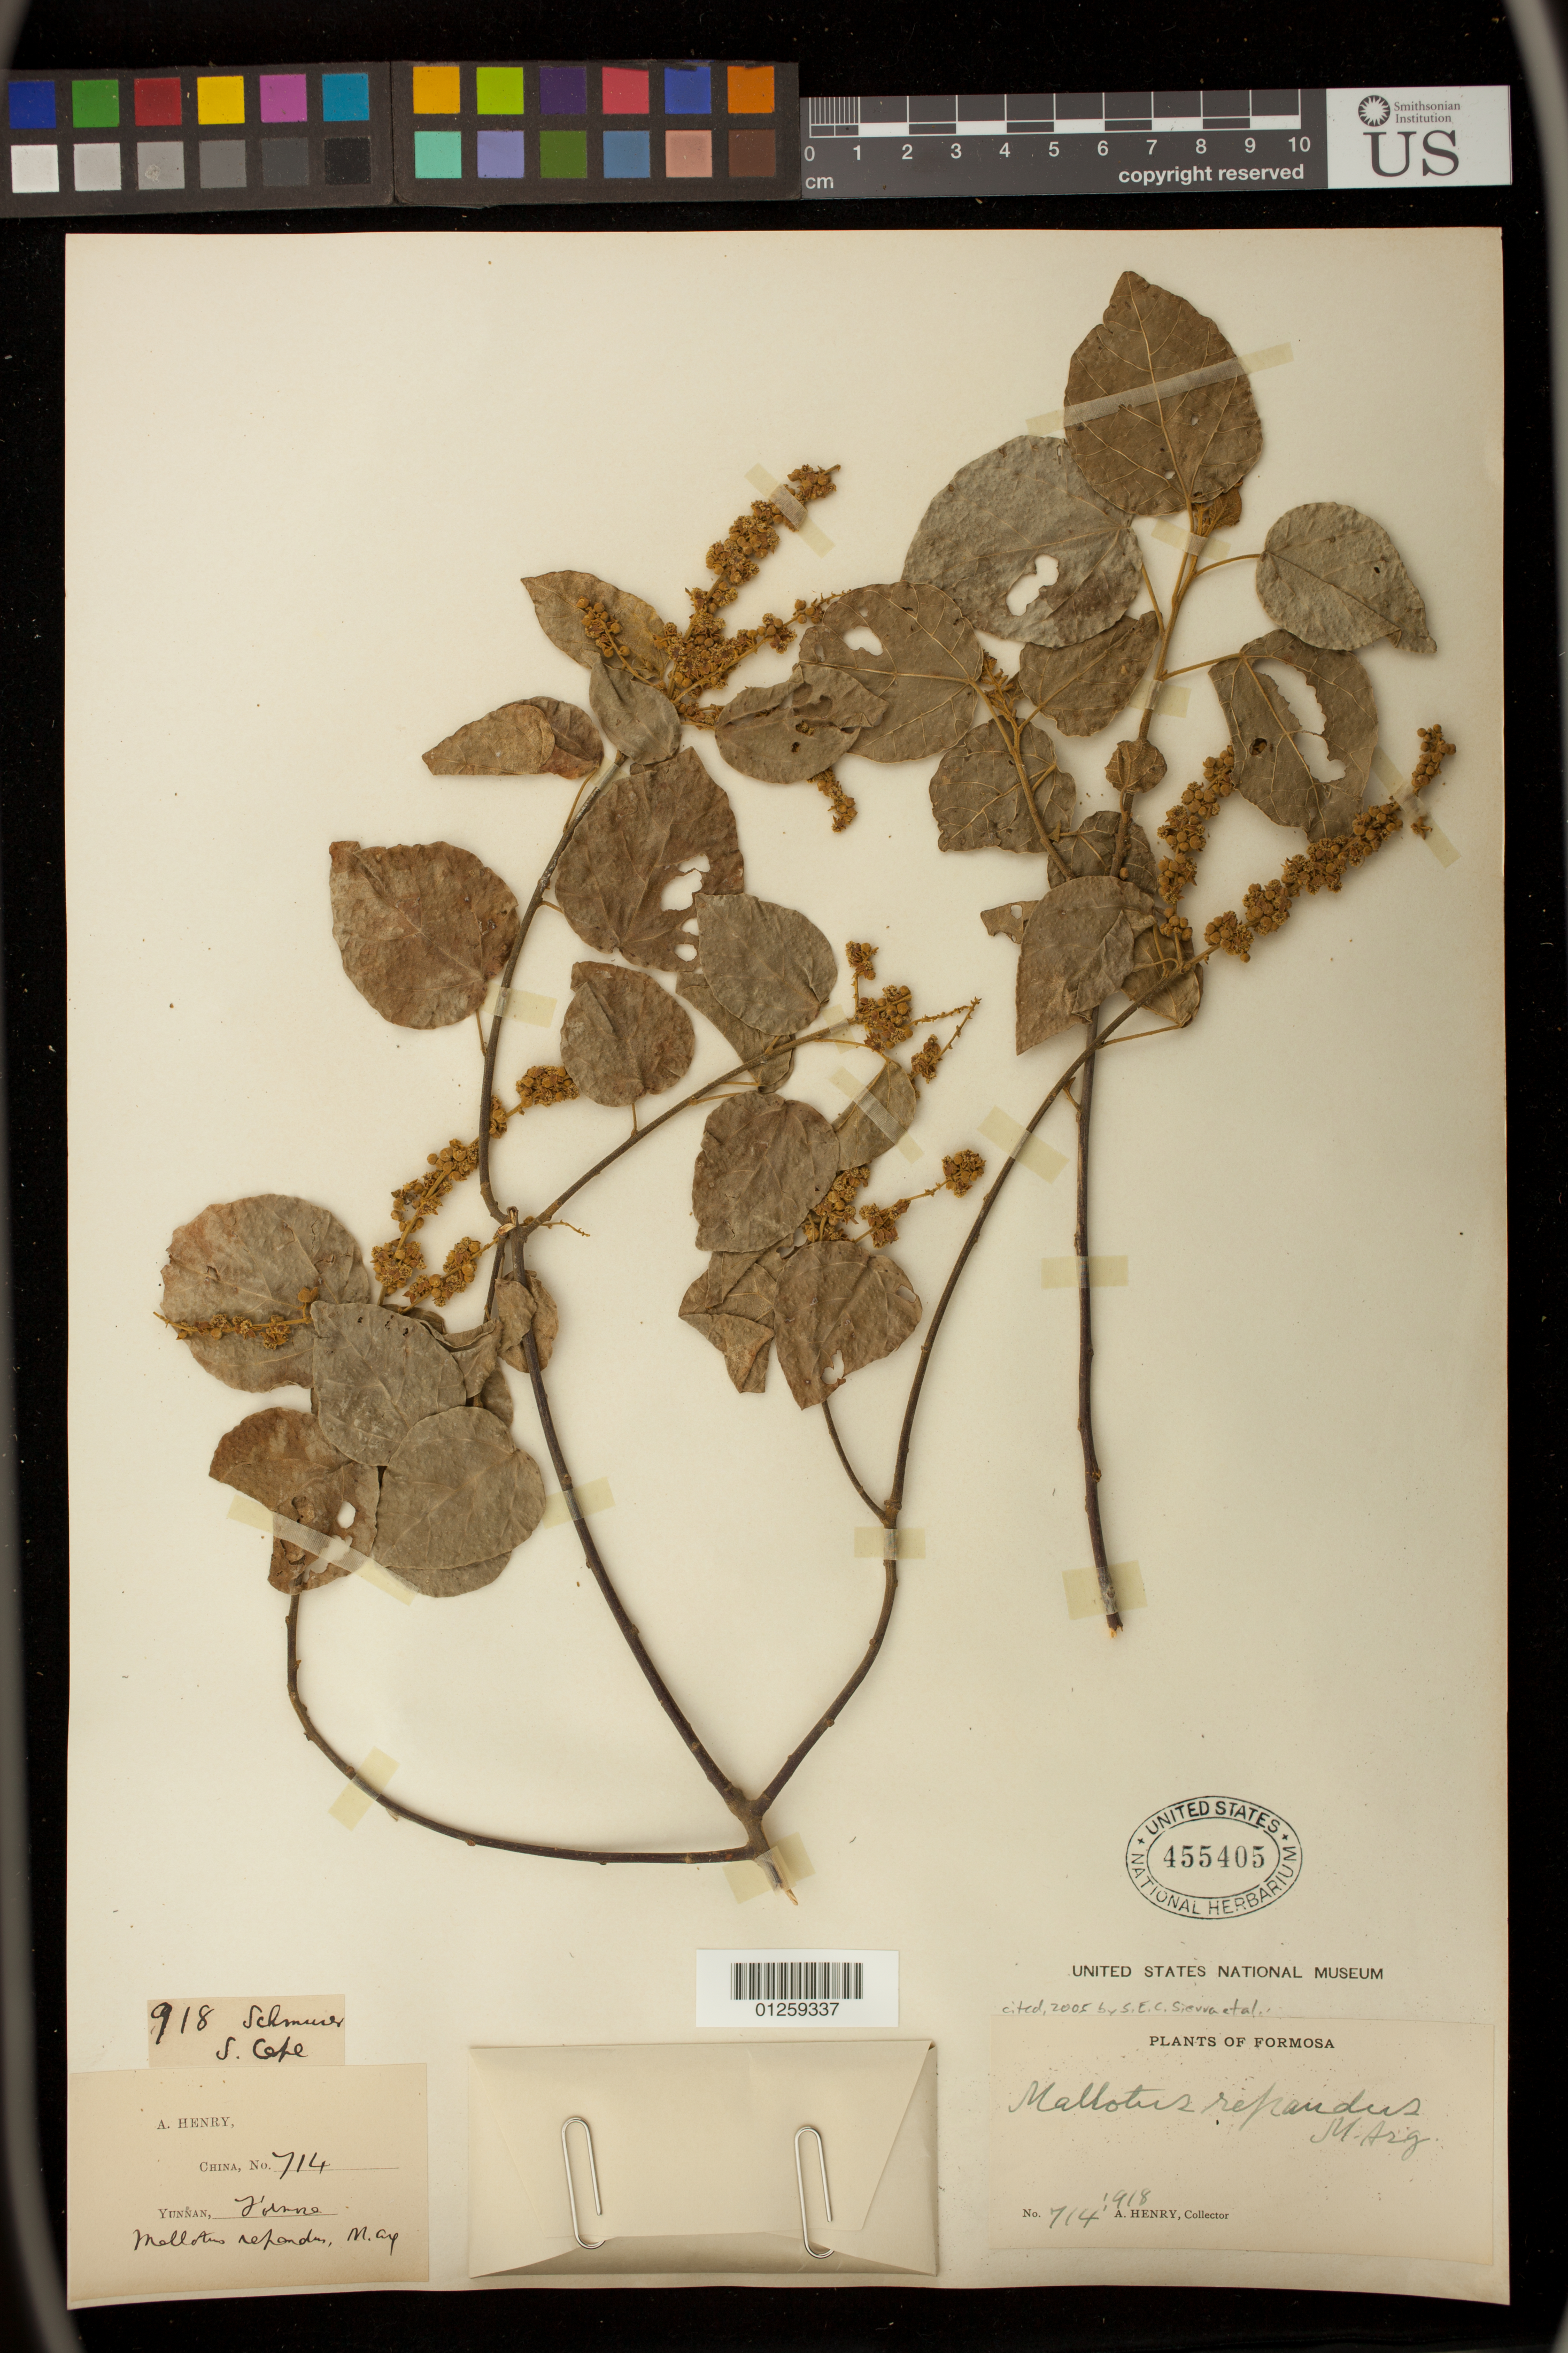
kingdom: Plantae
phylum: Tracheophyta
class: Magnoliopsida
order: Malpighiales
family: Euphorbiaceae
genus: Mallotus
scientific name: Mallotus repandus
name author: (Rottler) Müll. Arg.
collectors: A. Henry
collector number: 714/918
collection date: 1893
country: Taiwan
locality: Formosa, S. Cape. Schmüser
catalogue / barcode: US 455405